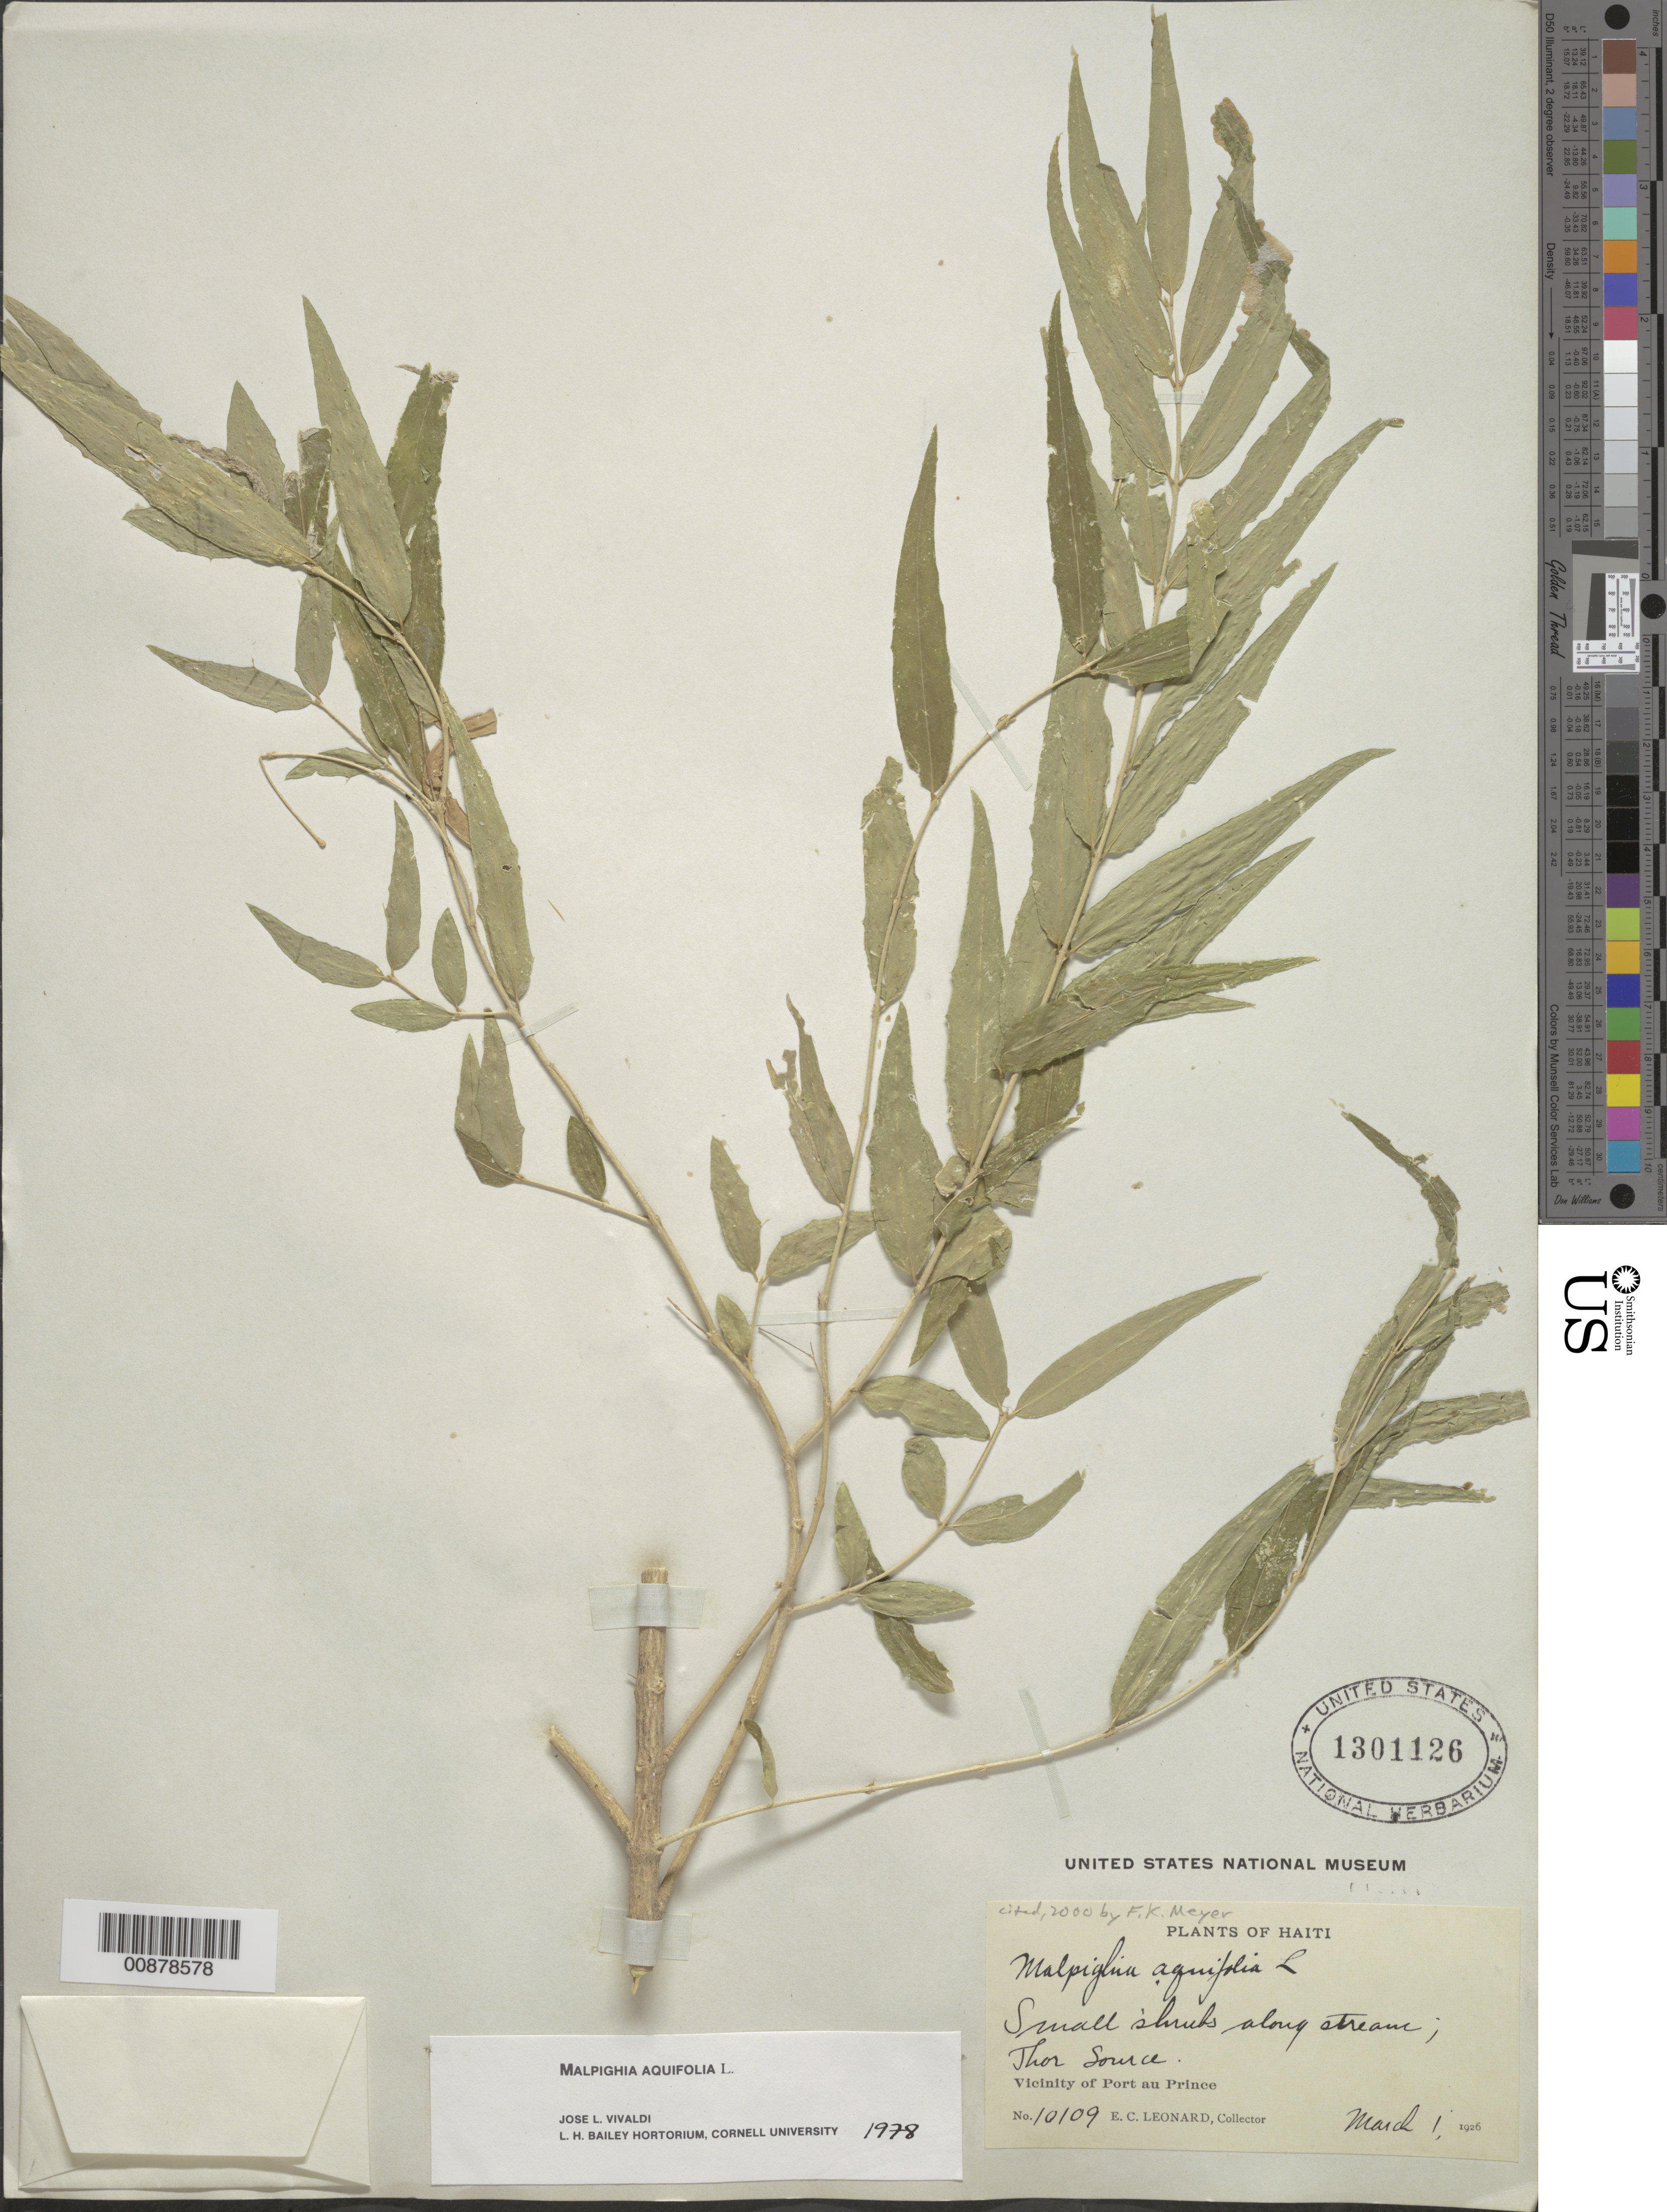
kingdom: Plantae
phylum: Tracheophyta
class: Magnoliopsida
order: Malpighiales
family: Malpighiaceae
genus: Malpighia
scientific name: Malpighia aquifolia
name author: L.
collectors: E. C. Leonard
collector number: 10109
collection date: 1926-03-01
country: Haiti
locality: Thor Source [unsure placement] Vicinity of Port au Prince.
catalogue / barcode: US 1301126